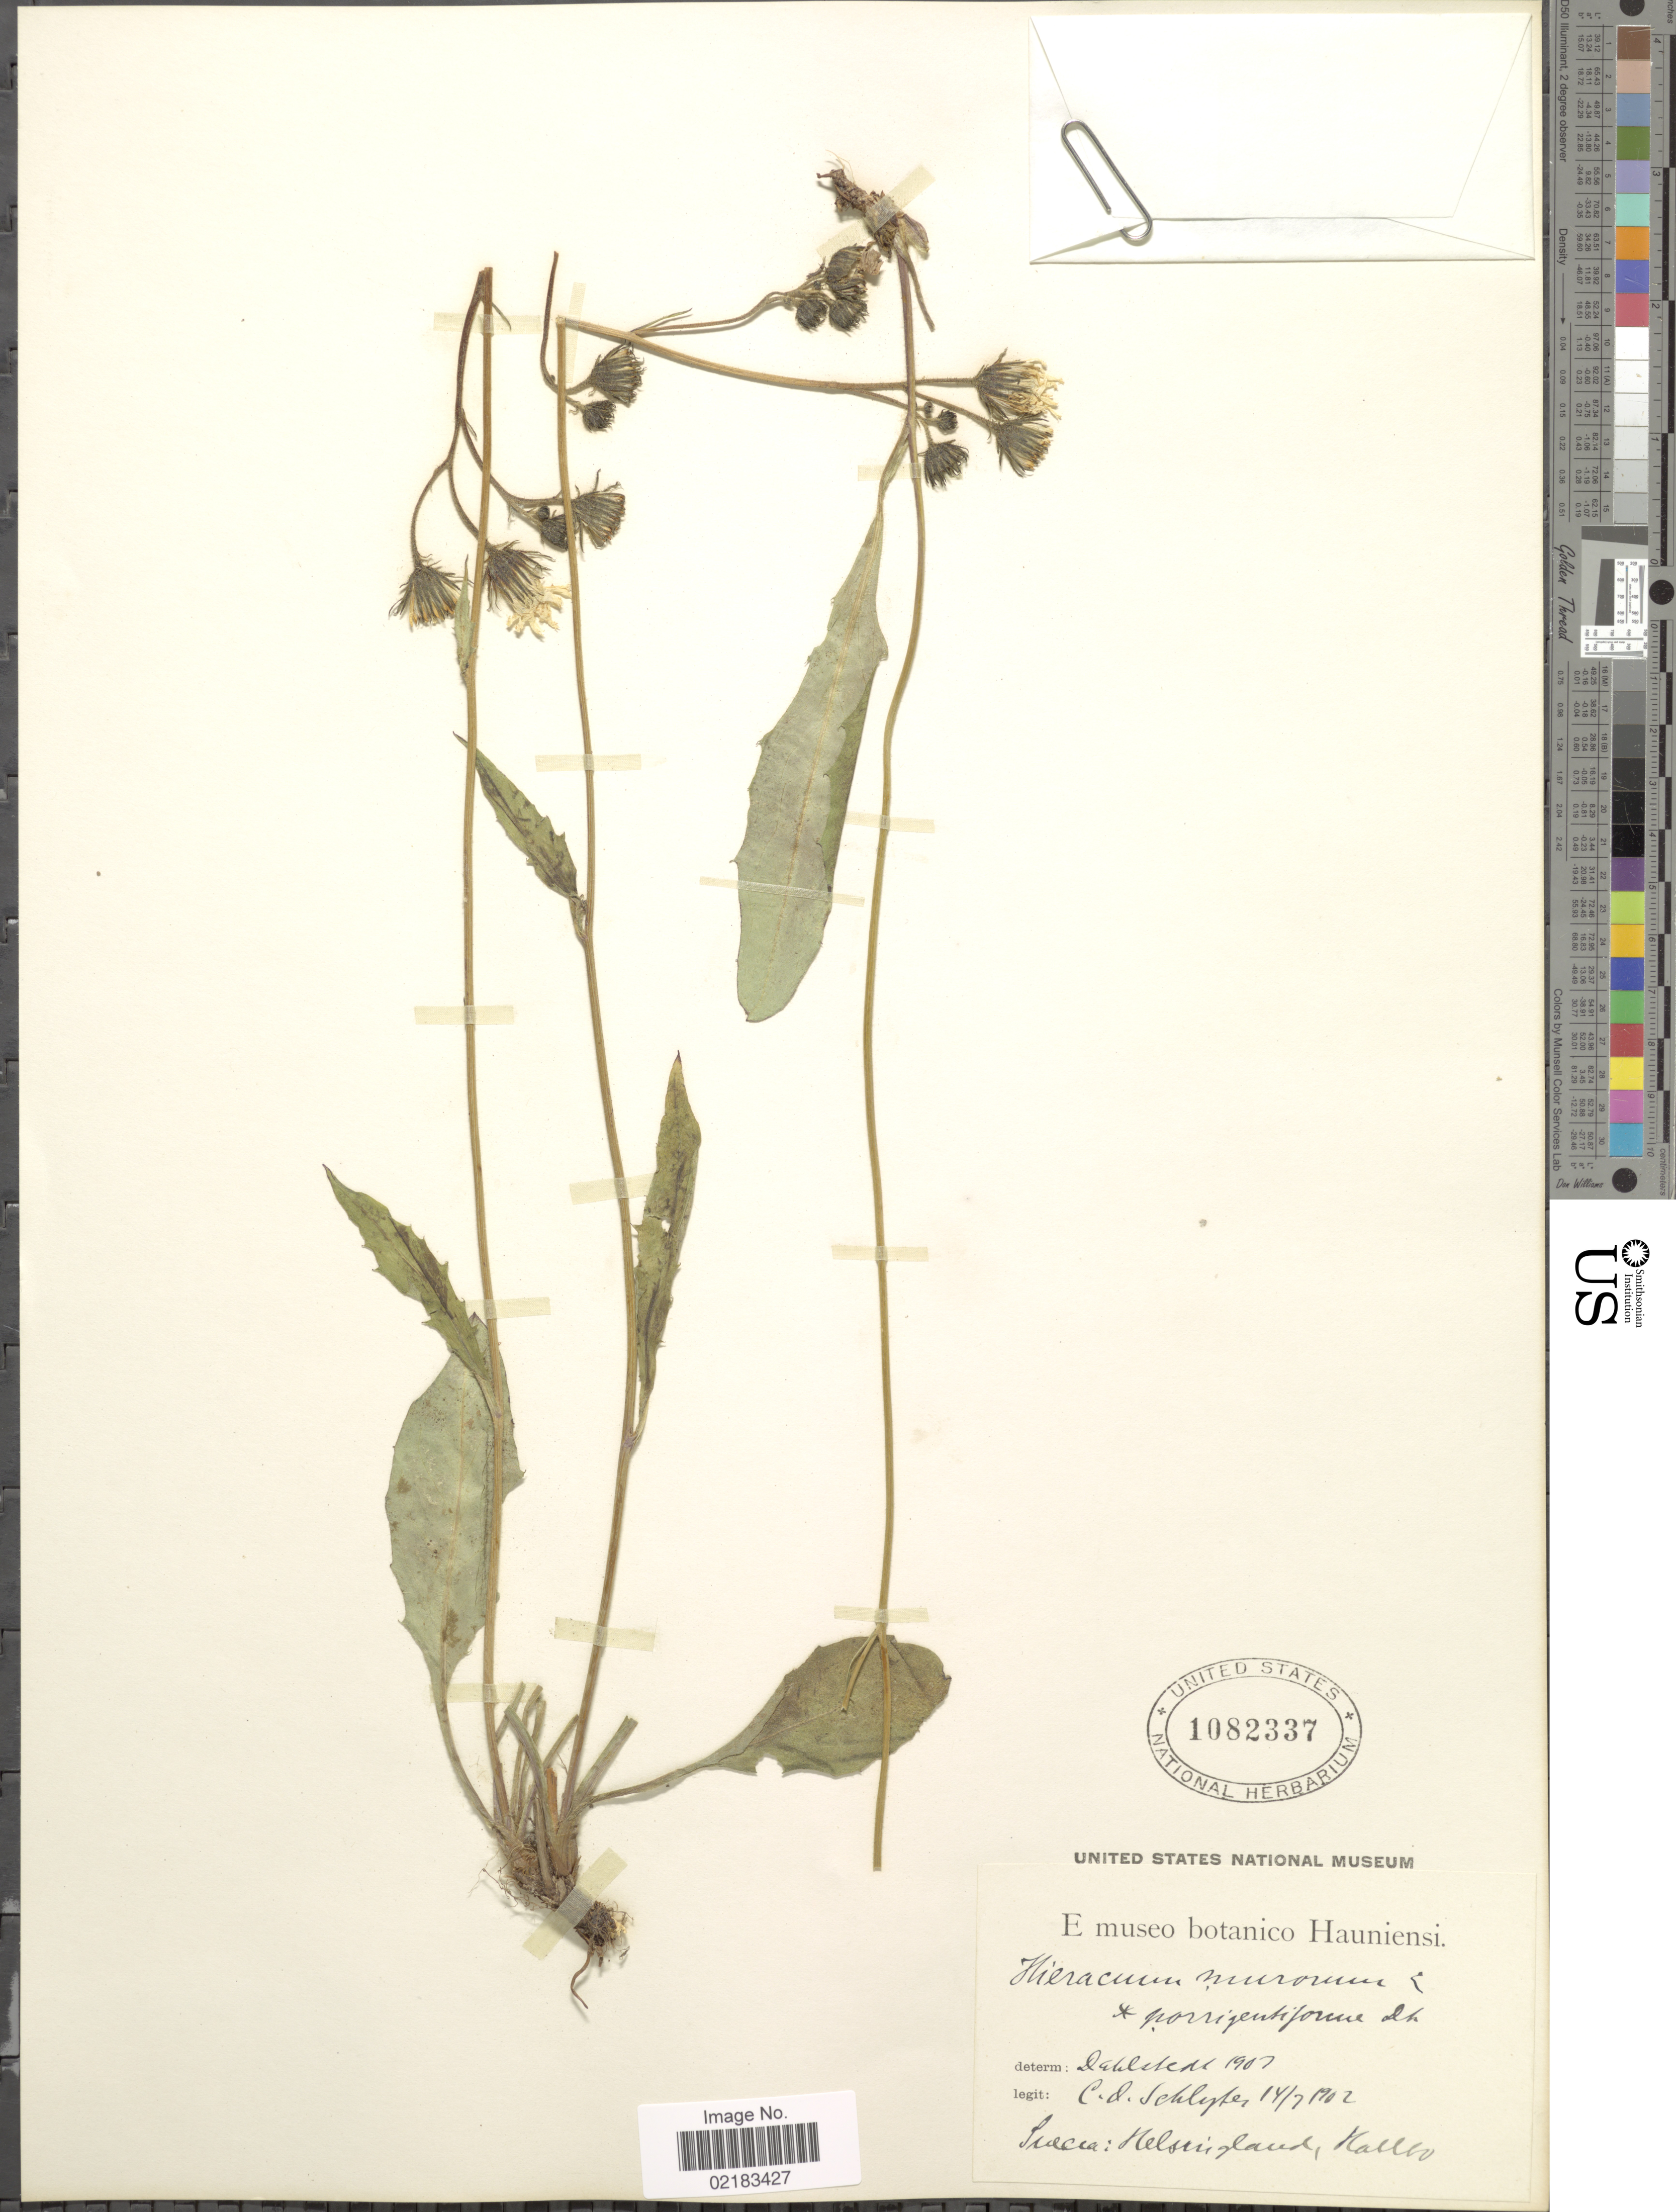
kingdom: Plantae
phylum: Tracheophyta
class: Magnoliopsida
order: Asterales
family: Asteraceae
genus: Hieracium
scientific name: Hieracium murorum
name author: L.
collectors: C. Schlyter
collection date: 1902-07-14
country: Sweden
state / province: Gavleborg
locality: Suecia: Hälsingland, Hallbo.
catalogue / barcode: US 1082337